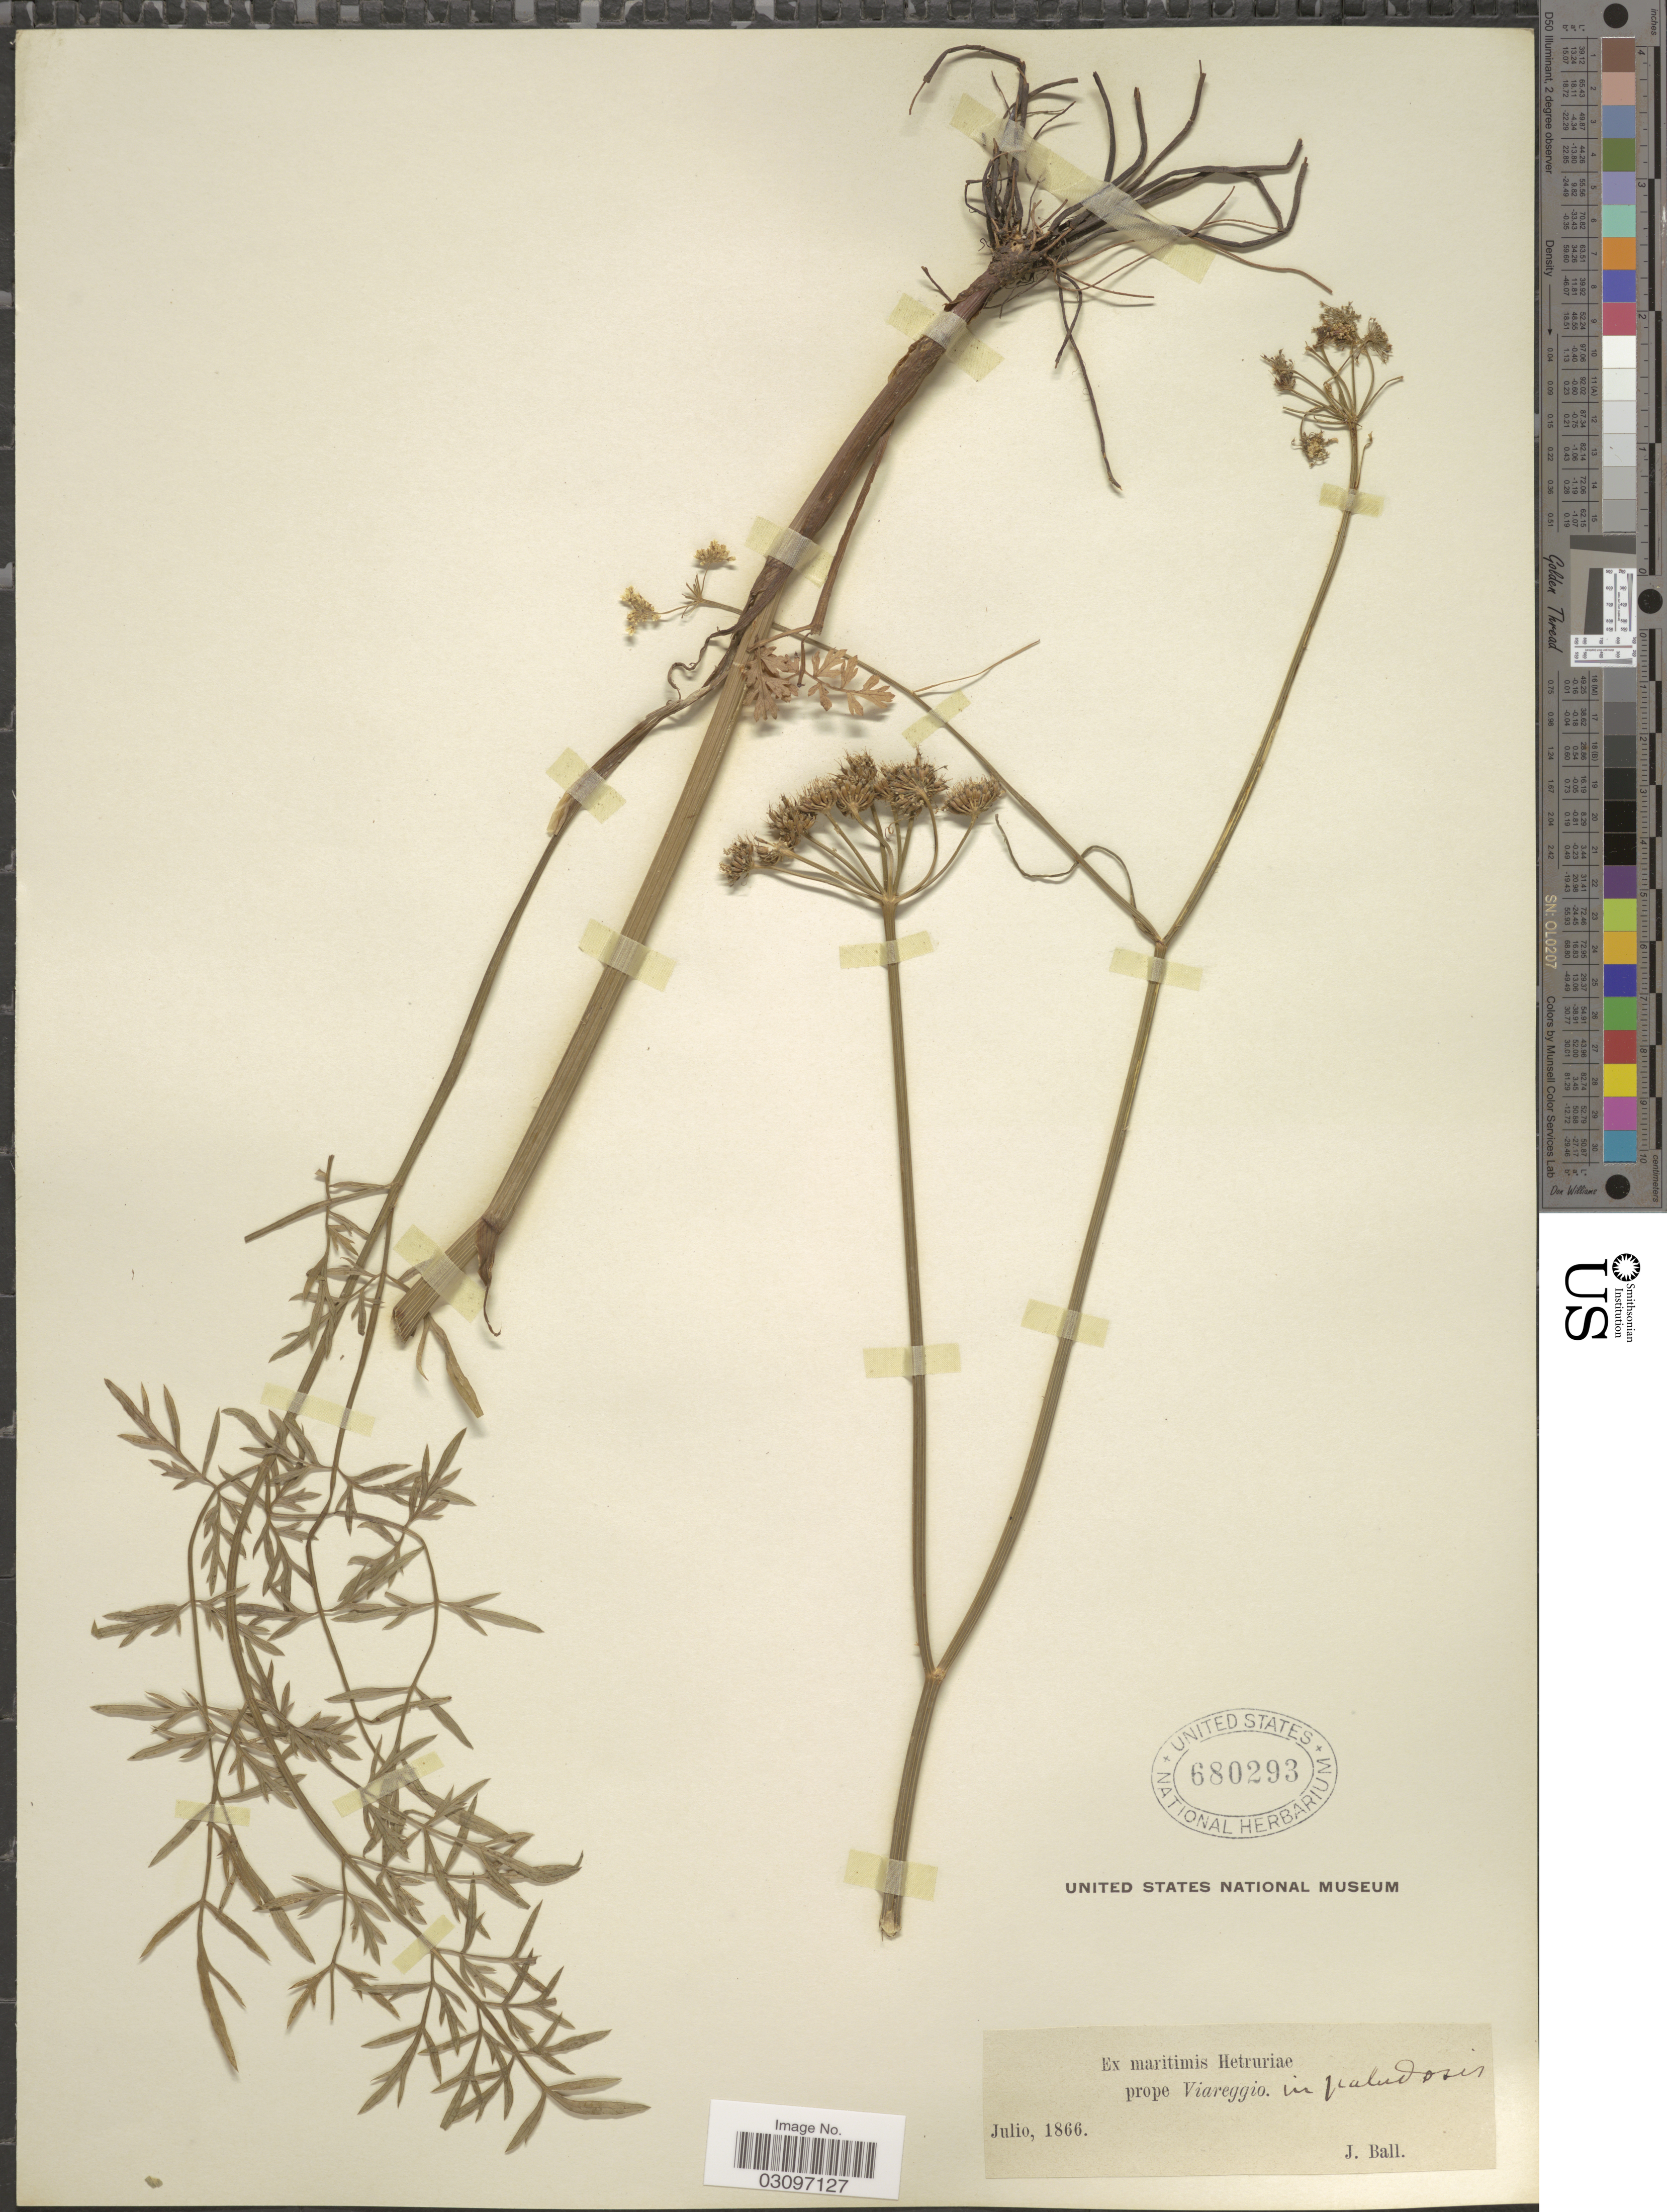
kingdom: Plantae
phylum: Tracheophyta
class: Magnoliopsida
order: Apiales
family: Apiaceae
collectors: J. Ball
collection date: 1866-07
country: Italy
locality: Ex maritimis Hetruriae prope Viareggio, in paludosis.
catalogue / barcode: US 680293